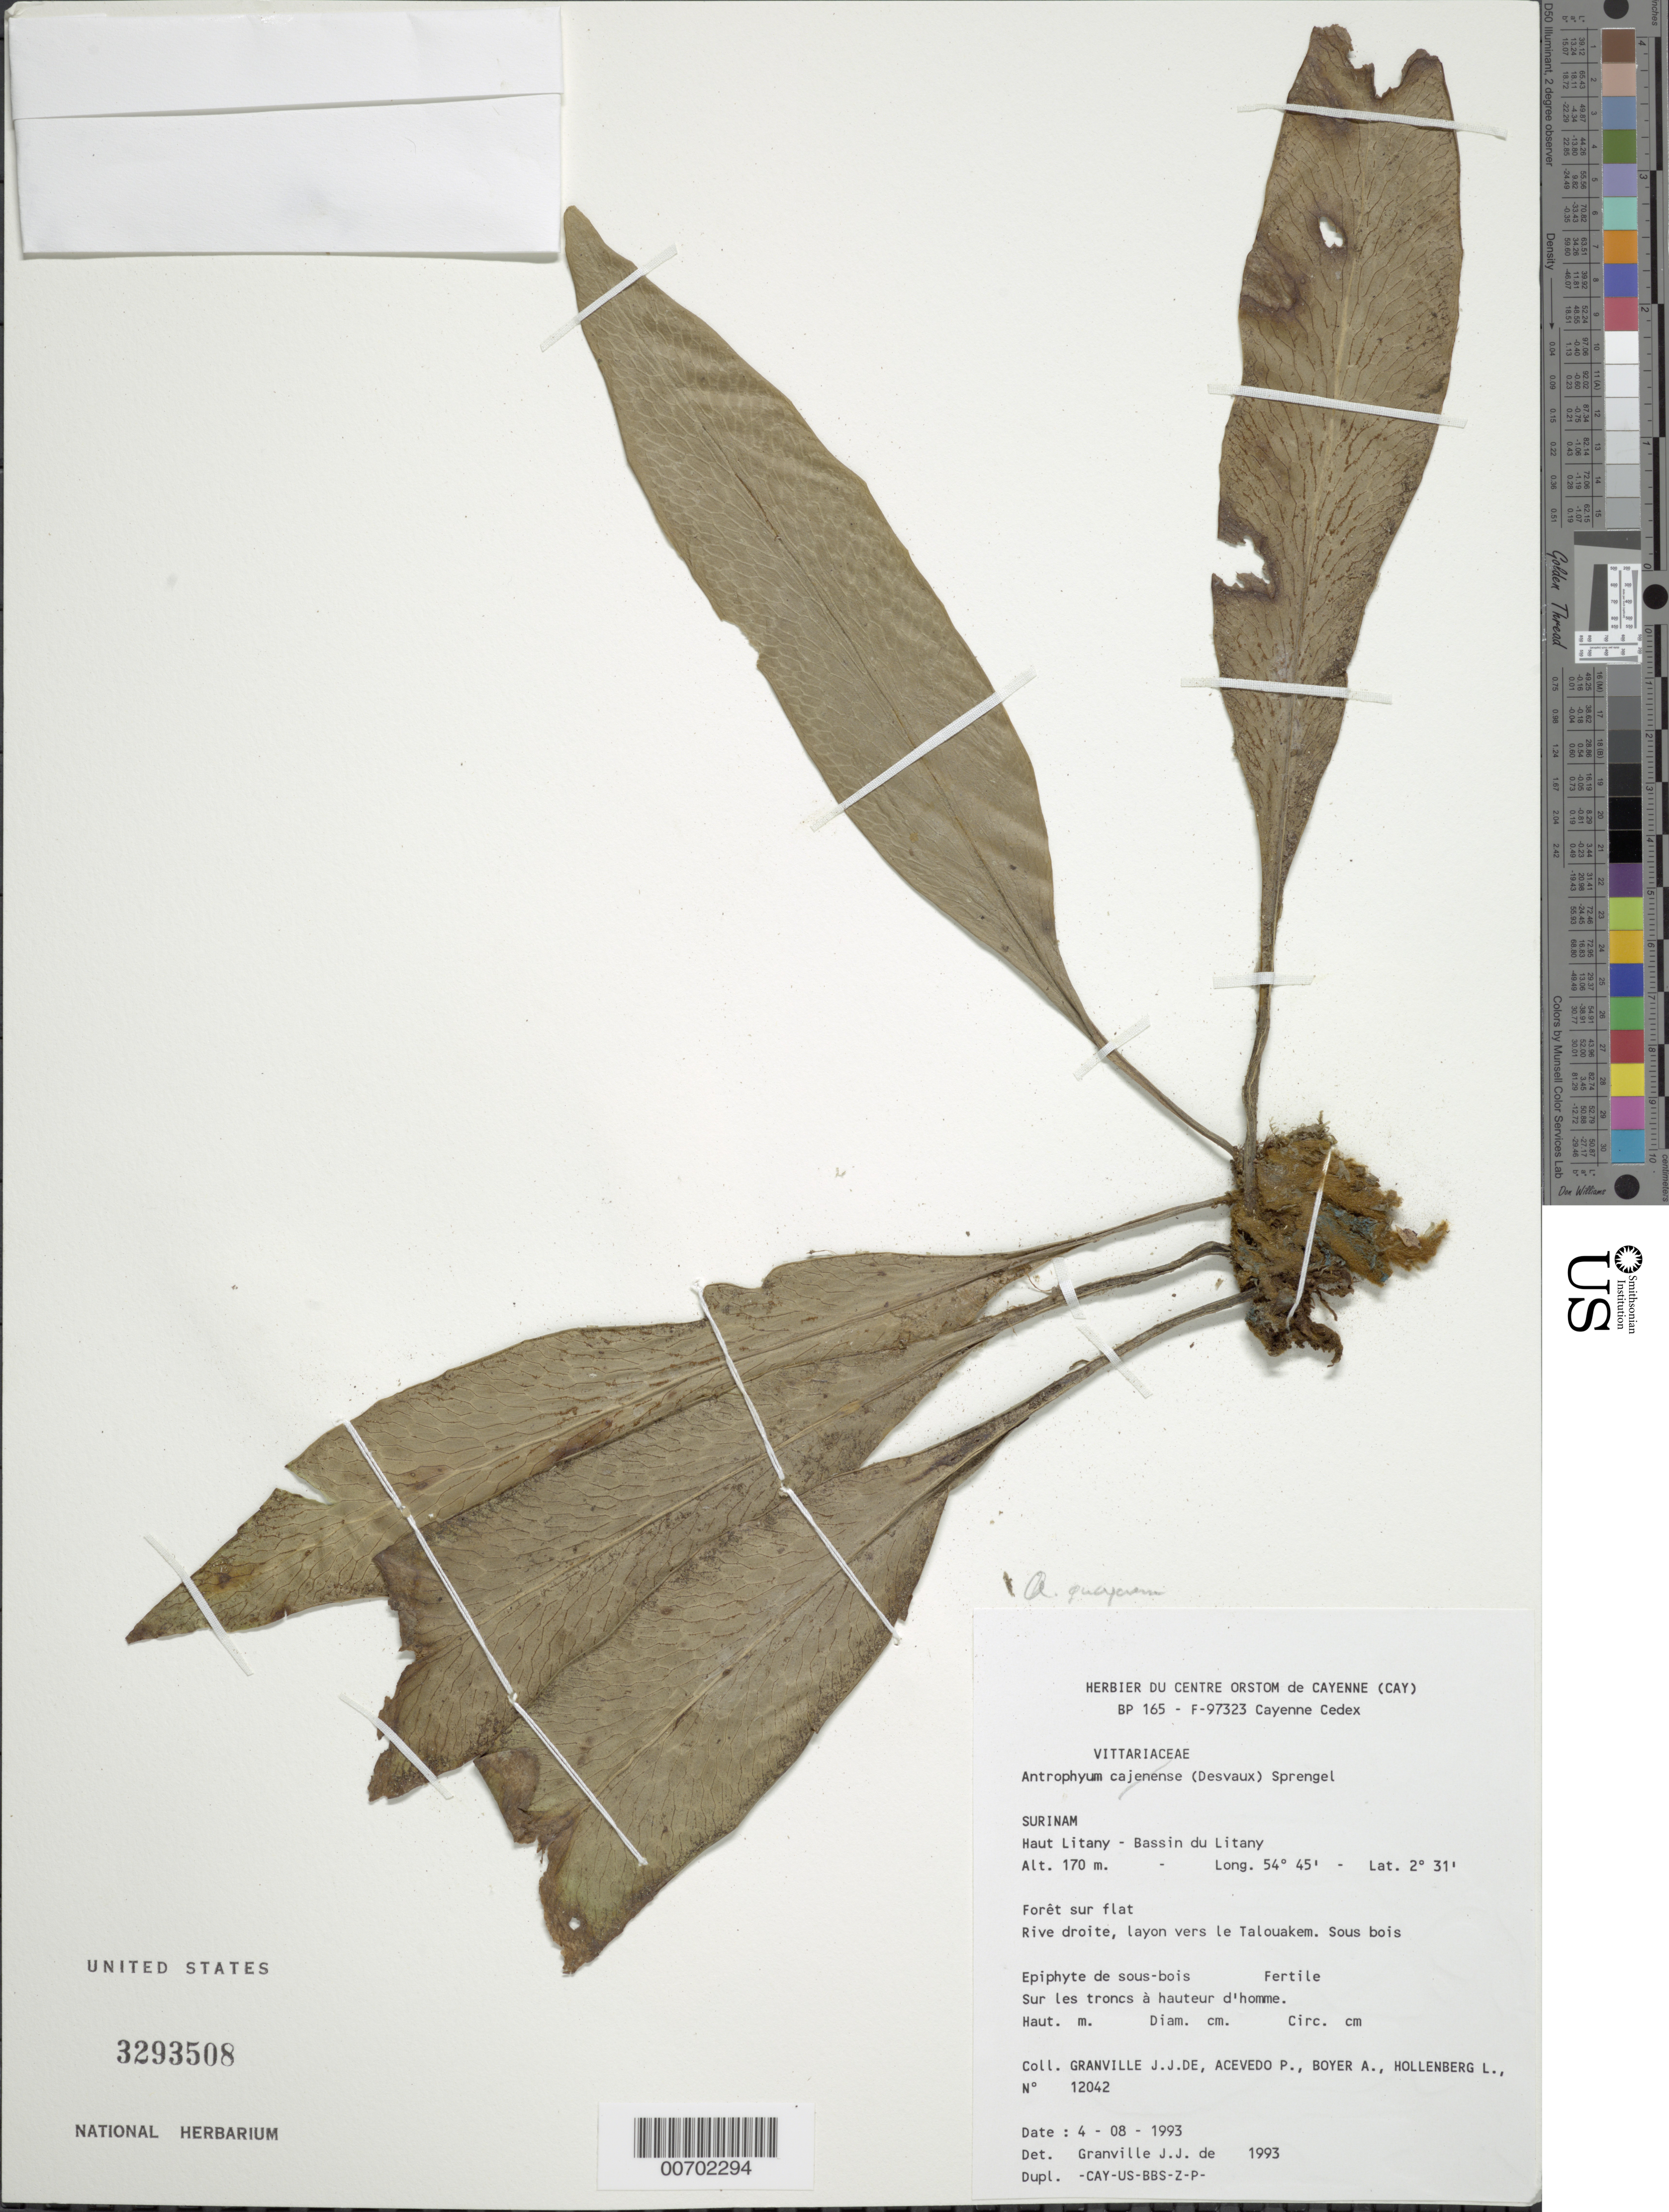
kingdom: Plantae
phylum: Tracheophyta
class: Polypodiopsida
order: Polypodiales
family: Pteridaceae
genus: Polytaenium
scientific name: Polytaenium guayanense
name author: (Hieron.) Alston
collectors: J.-J. de Granville, P. Acevedo-Rodr., A. Boyer & L. Hollenberg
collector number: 12042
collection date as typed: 4-Aug-93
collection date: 1993-08-04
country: Suriname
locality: Haut Litany, Bassin du Litany, rive droit, layon vers le Talouakem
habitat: Forest on flatland; understory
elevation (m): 170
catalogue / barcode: US 3293508